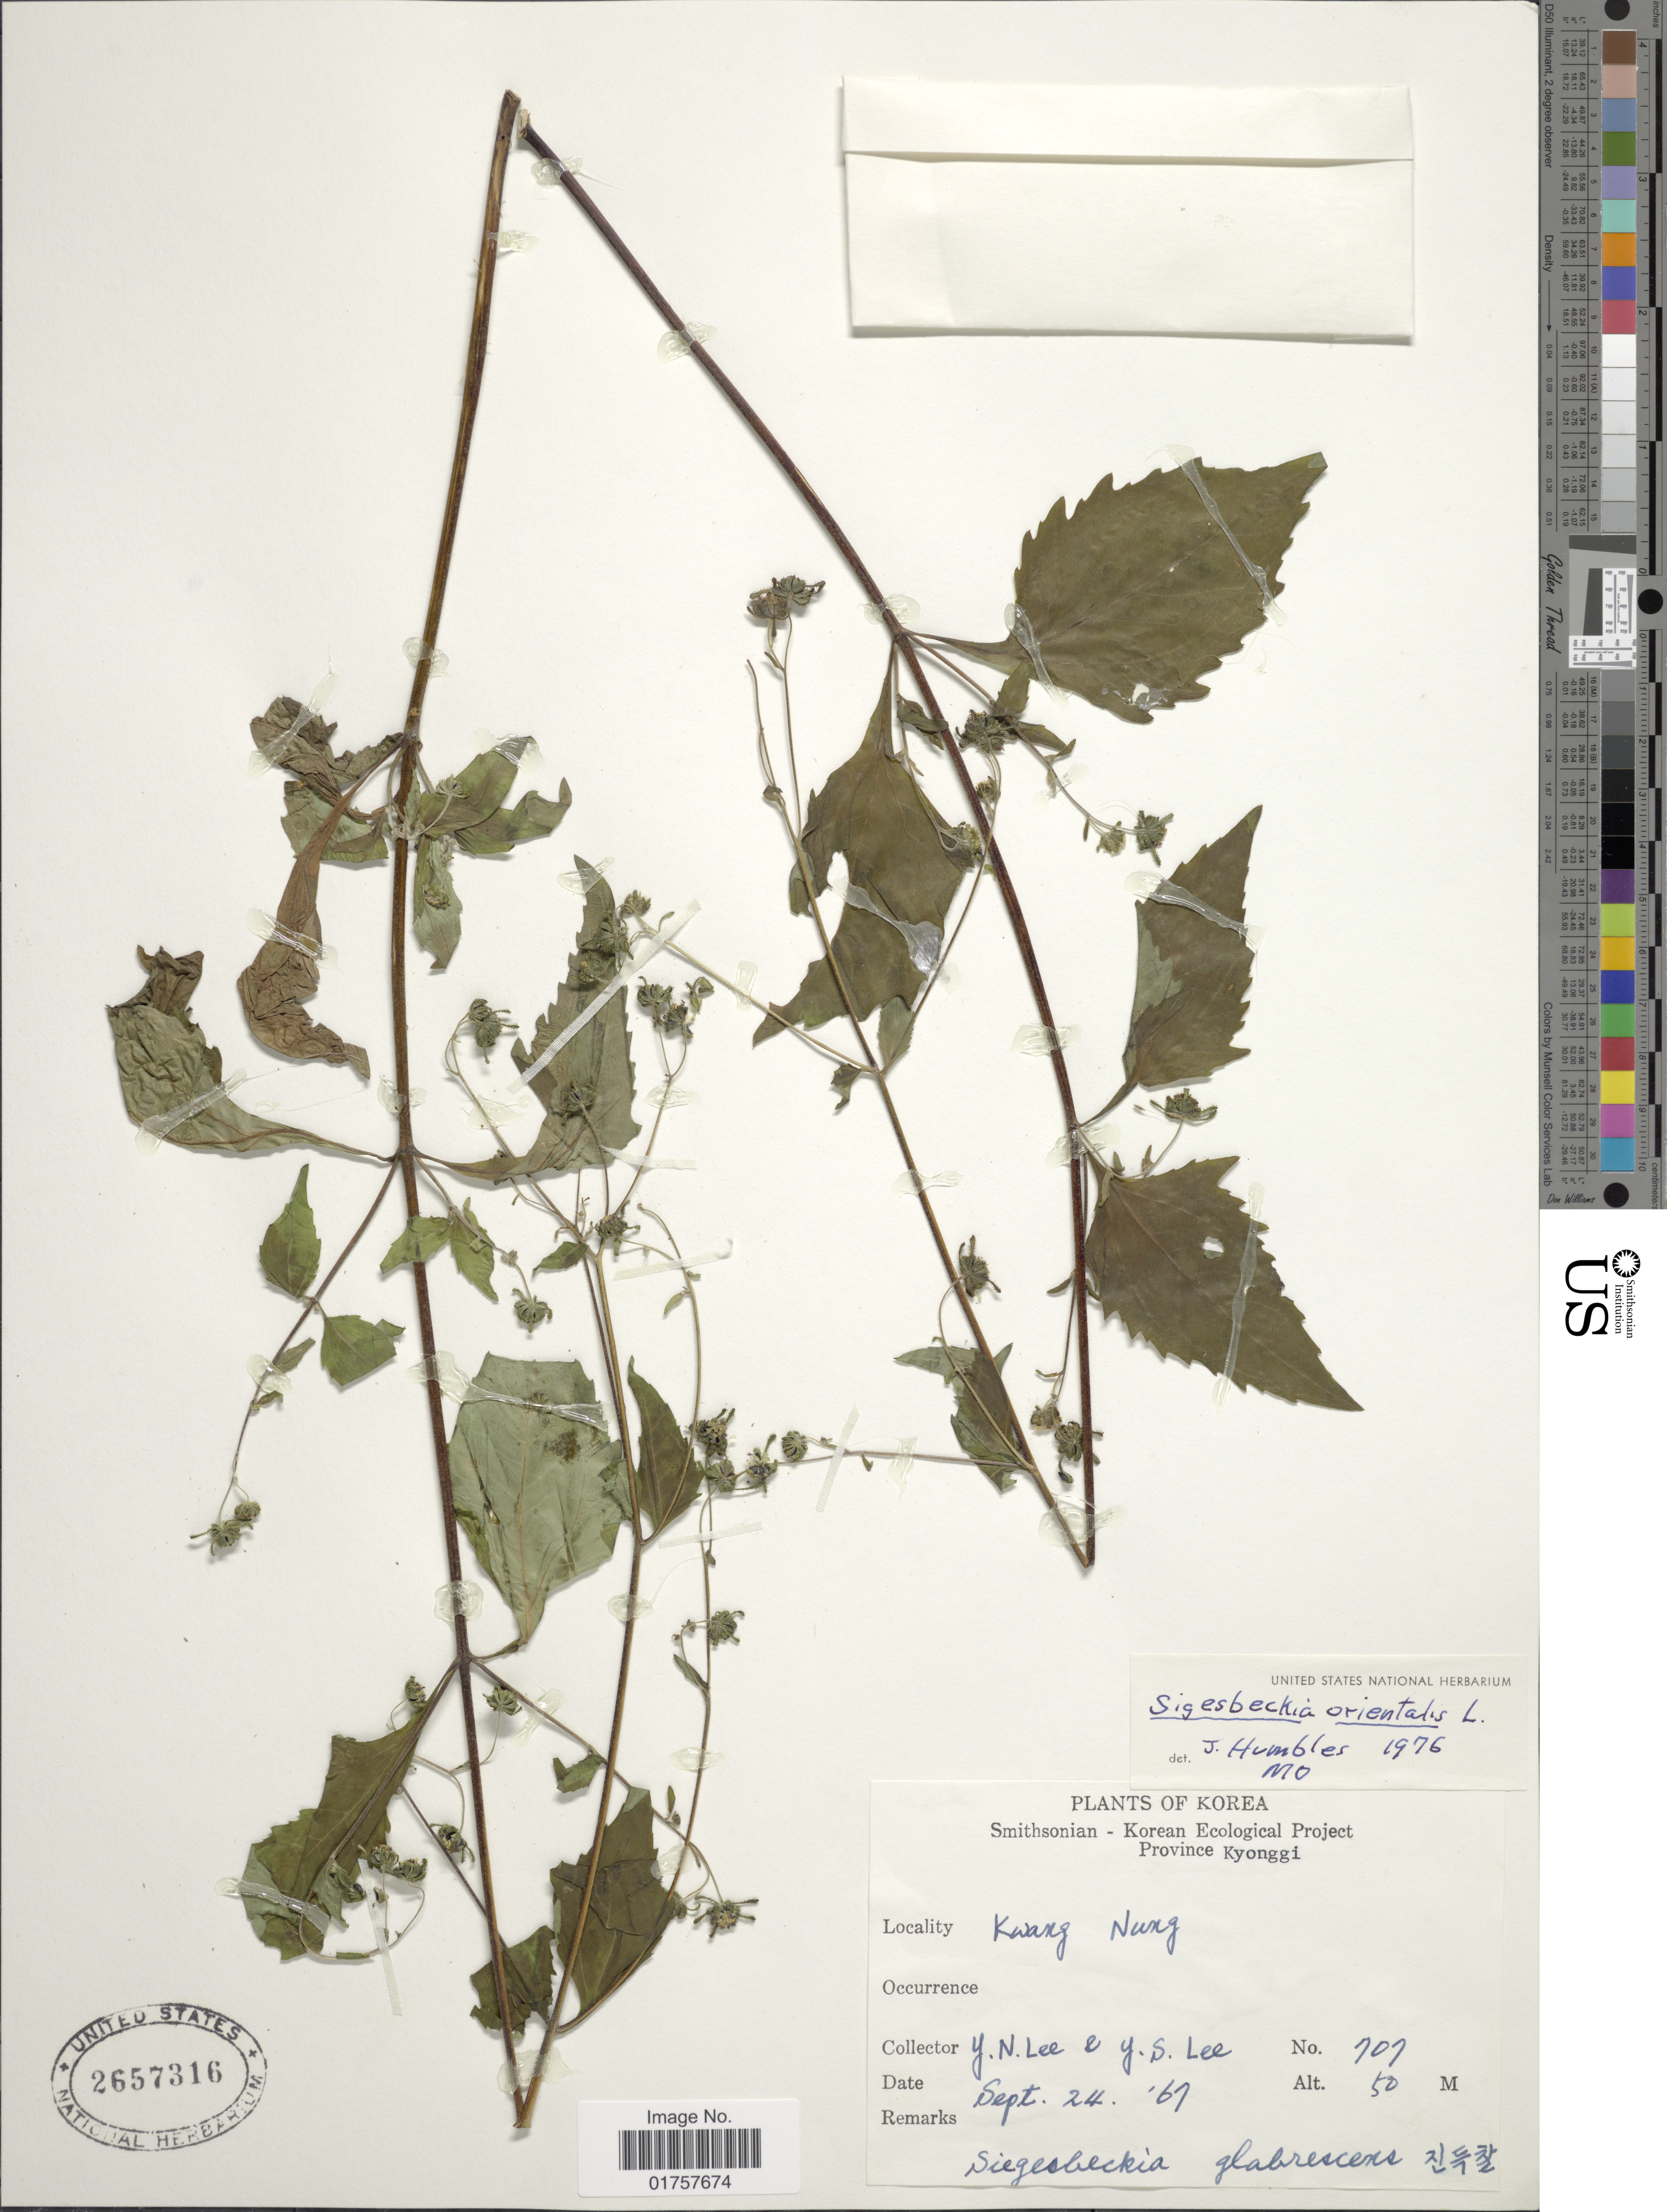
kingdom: Plantae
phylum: Tracheophyta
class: Magnoliopsida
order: Asterales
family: Asteraceae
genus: Sigesbeckia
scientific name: Sigesbeckia orientalis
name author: L.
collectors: Y. N. Lee & Y. S. Lee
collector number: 707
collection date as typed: Transcribed d/m/y: 24/9/67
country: South Korea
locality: Korea. Province Kyonggi. Kwang Nung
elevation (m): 50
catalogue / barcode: US 2657316